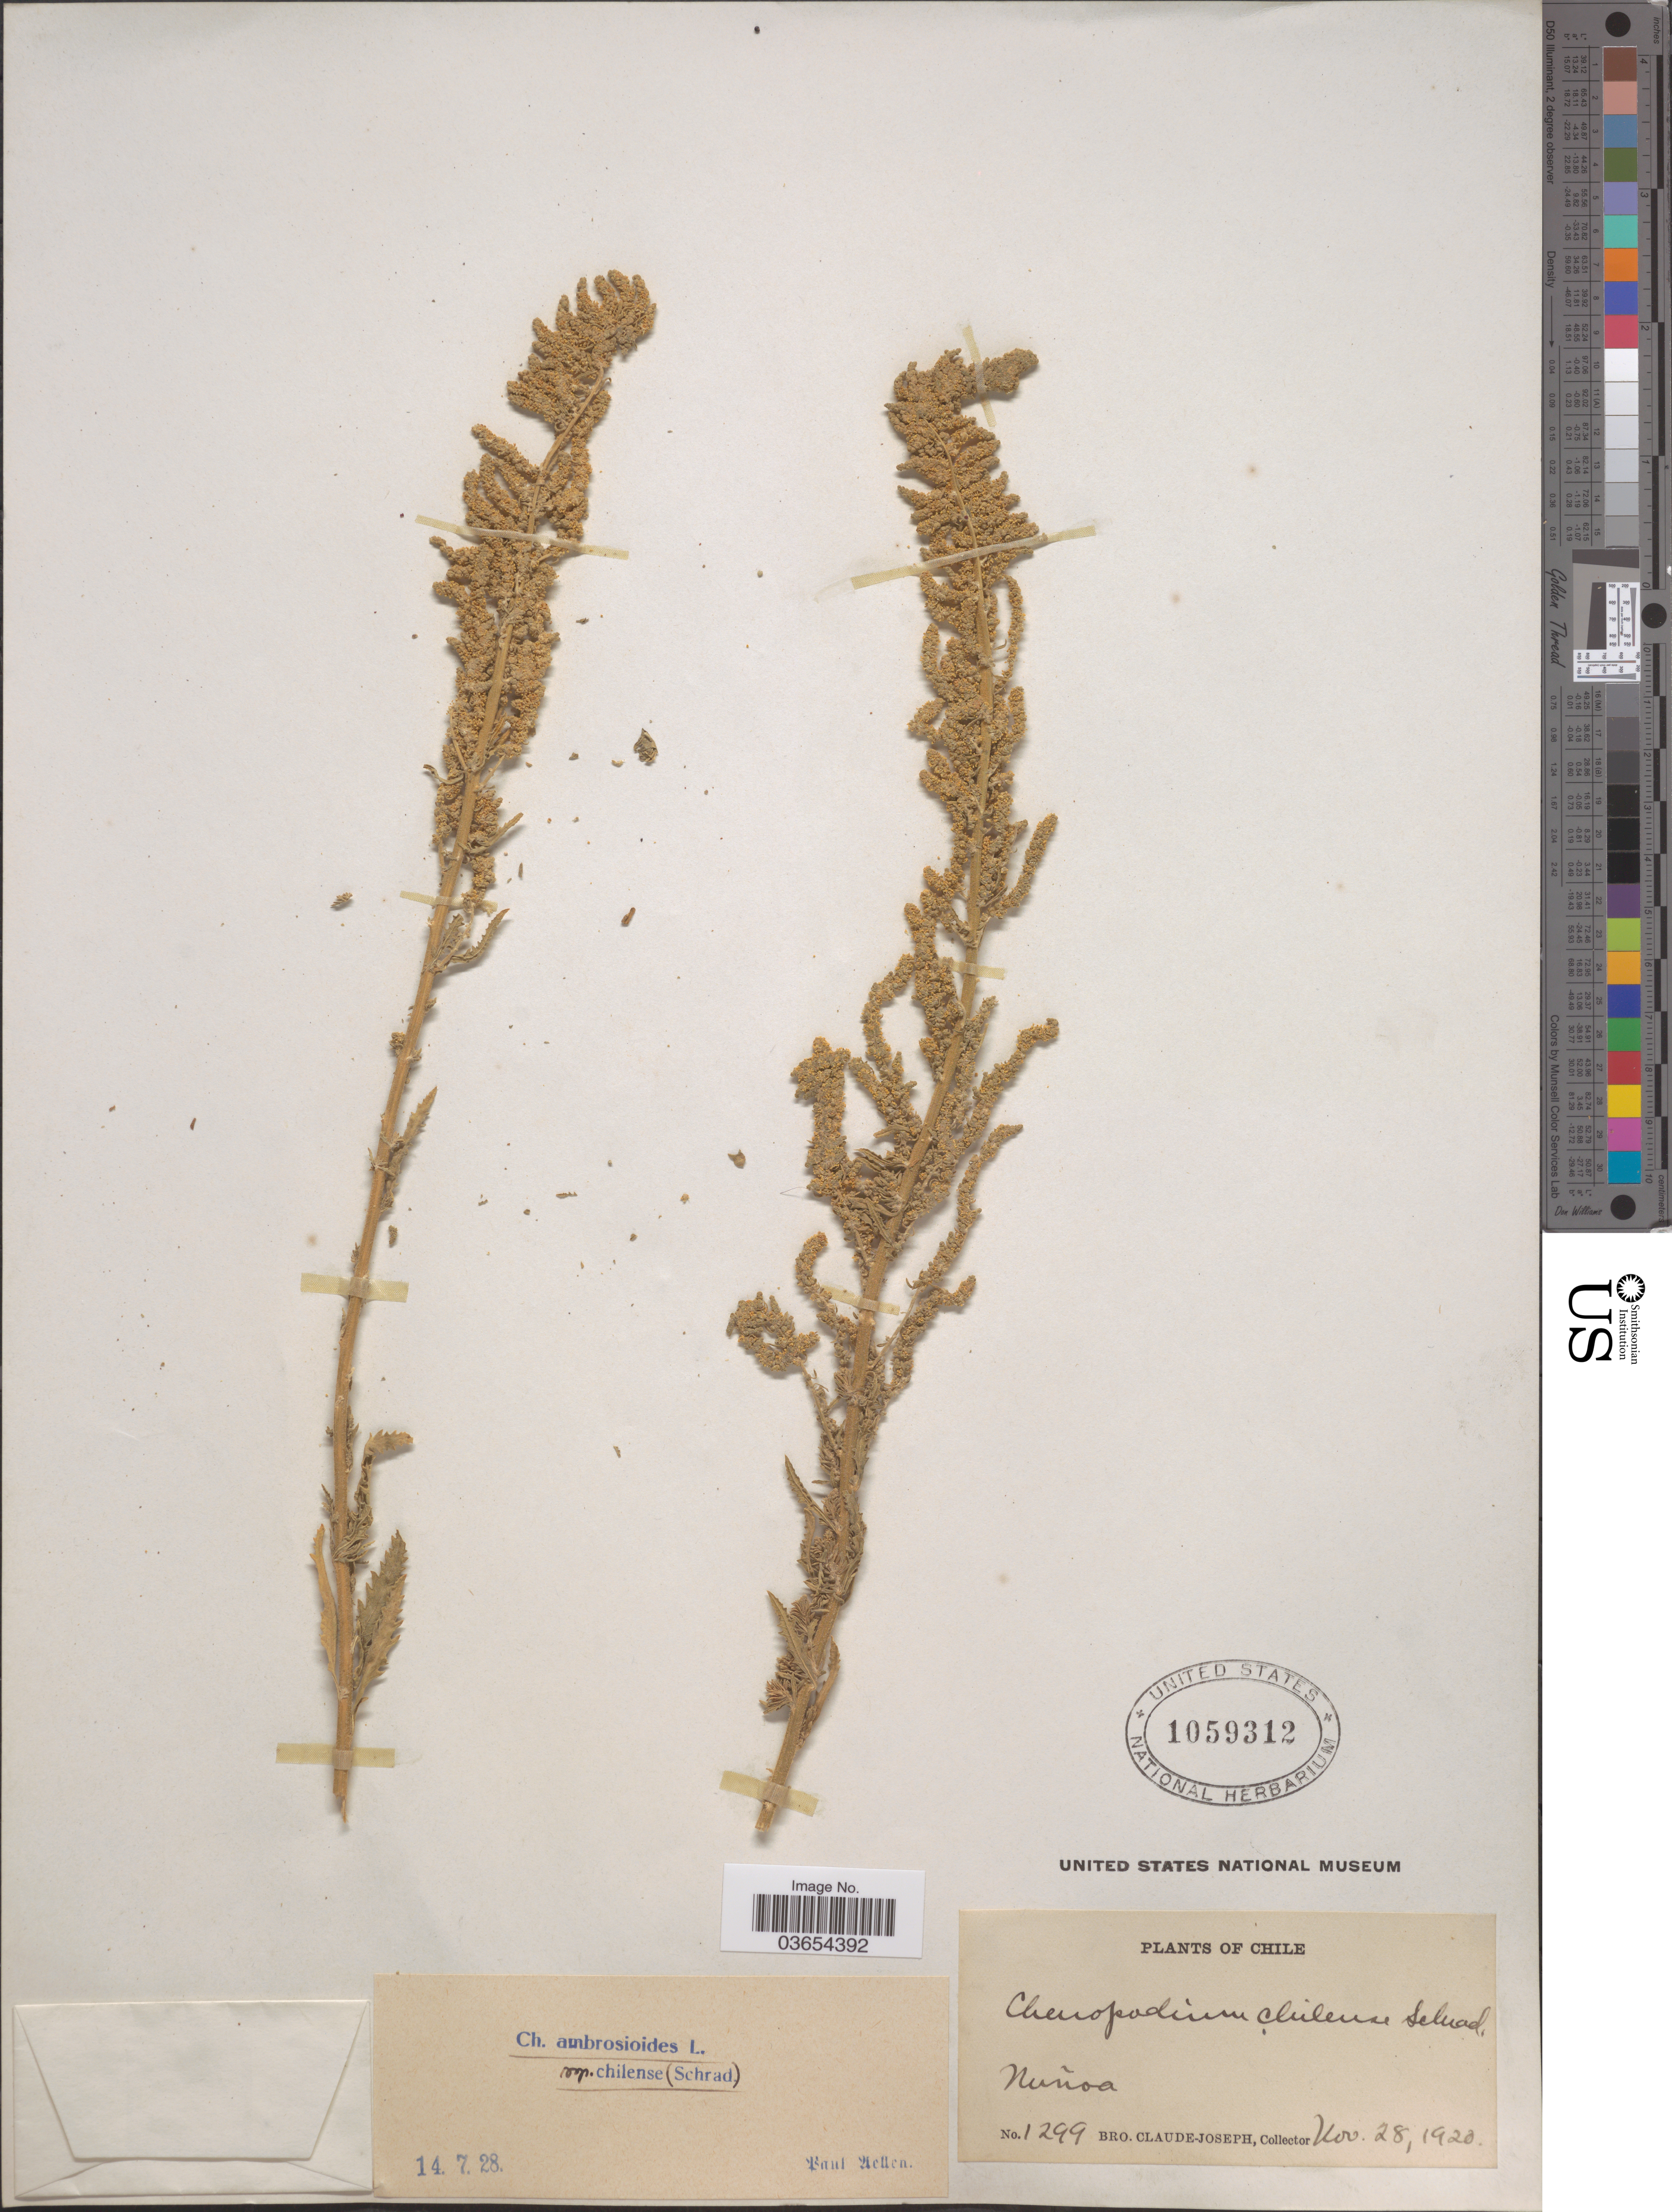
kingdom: Plantae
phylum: Tracheophyta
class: Magnoliopsida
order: Caryophyllales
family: Amaranthaceae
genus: Chenopodium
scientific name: Chenopodium ambrosioides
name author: L.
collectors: Bro. Claude-Joseph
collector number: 1299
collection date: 1920-11-28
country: Chile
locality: Nuñoa.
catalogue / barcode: US 1059312